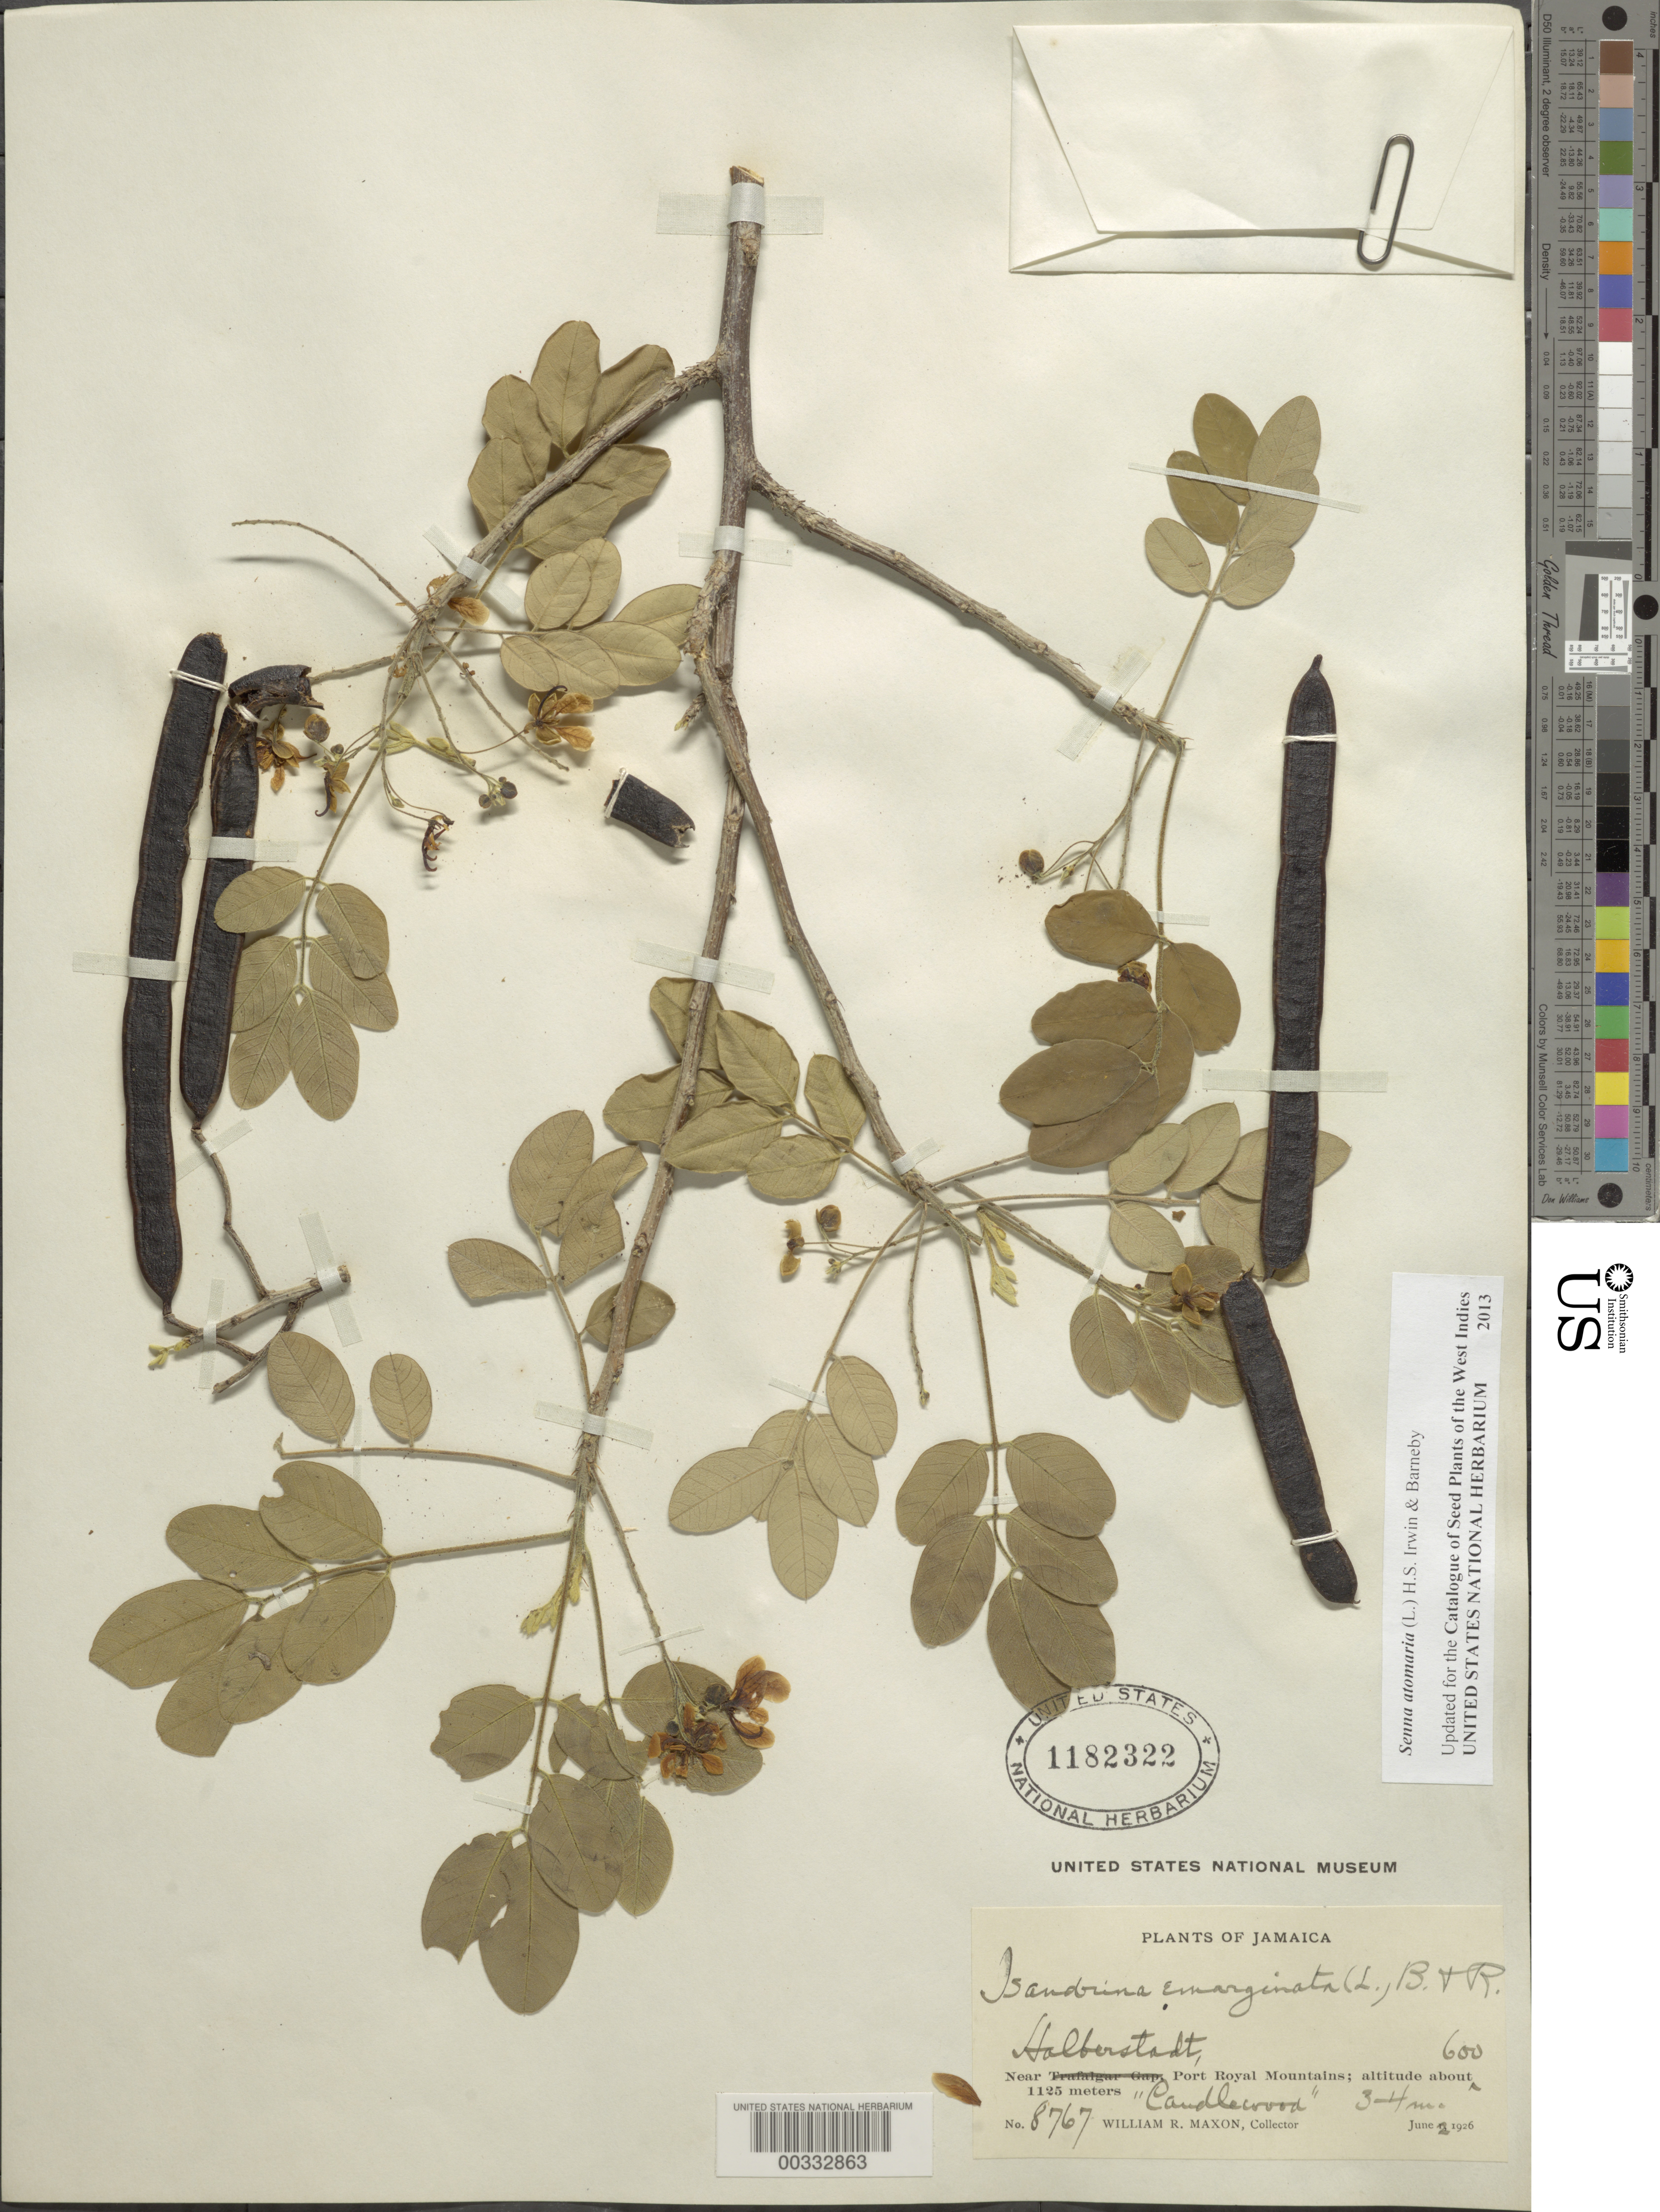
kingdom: Plantae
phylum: Tracheophyta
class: Magnoliopsida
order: Fabales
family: Fabaceae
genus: Senna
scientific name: Senna atomaria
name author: (L.) H.S. Irwin & Barneby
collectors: W. R. Maxon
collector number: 8767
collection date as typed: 02 Jun 1926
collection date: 1926-06-02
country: Jamaica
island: Greater Antilles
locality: Port royal mountains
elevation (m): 600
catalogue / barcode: US 1182322